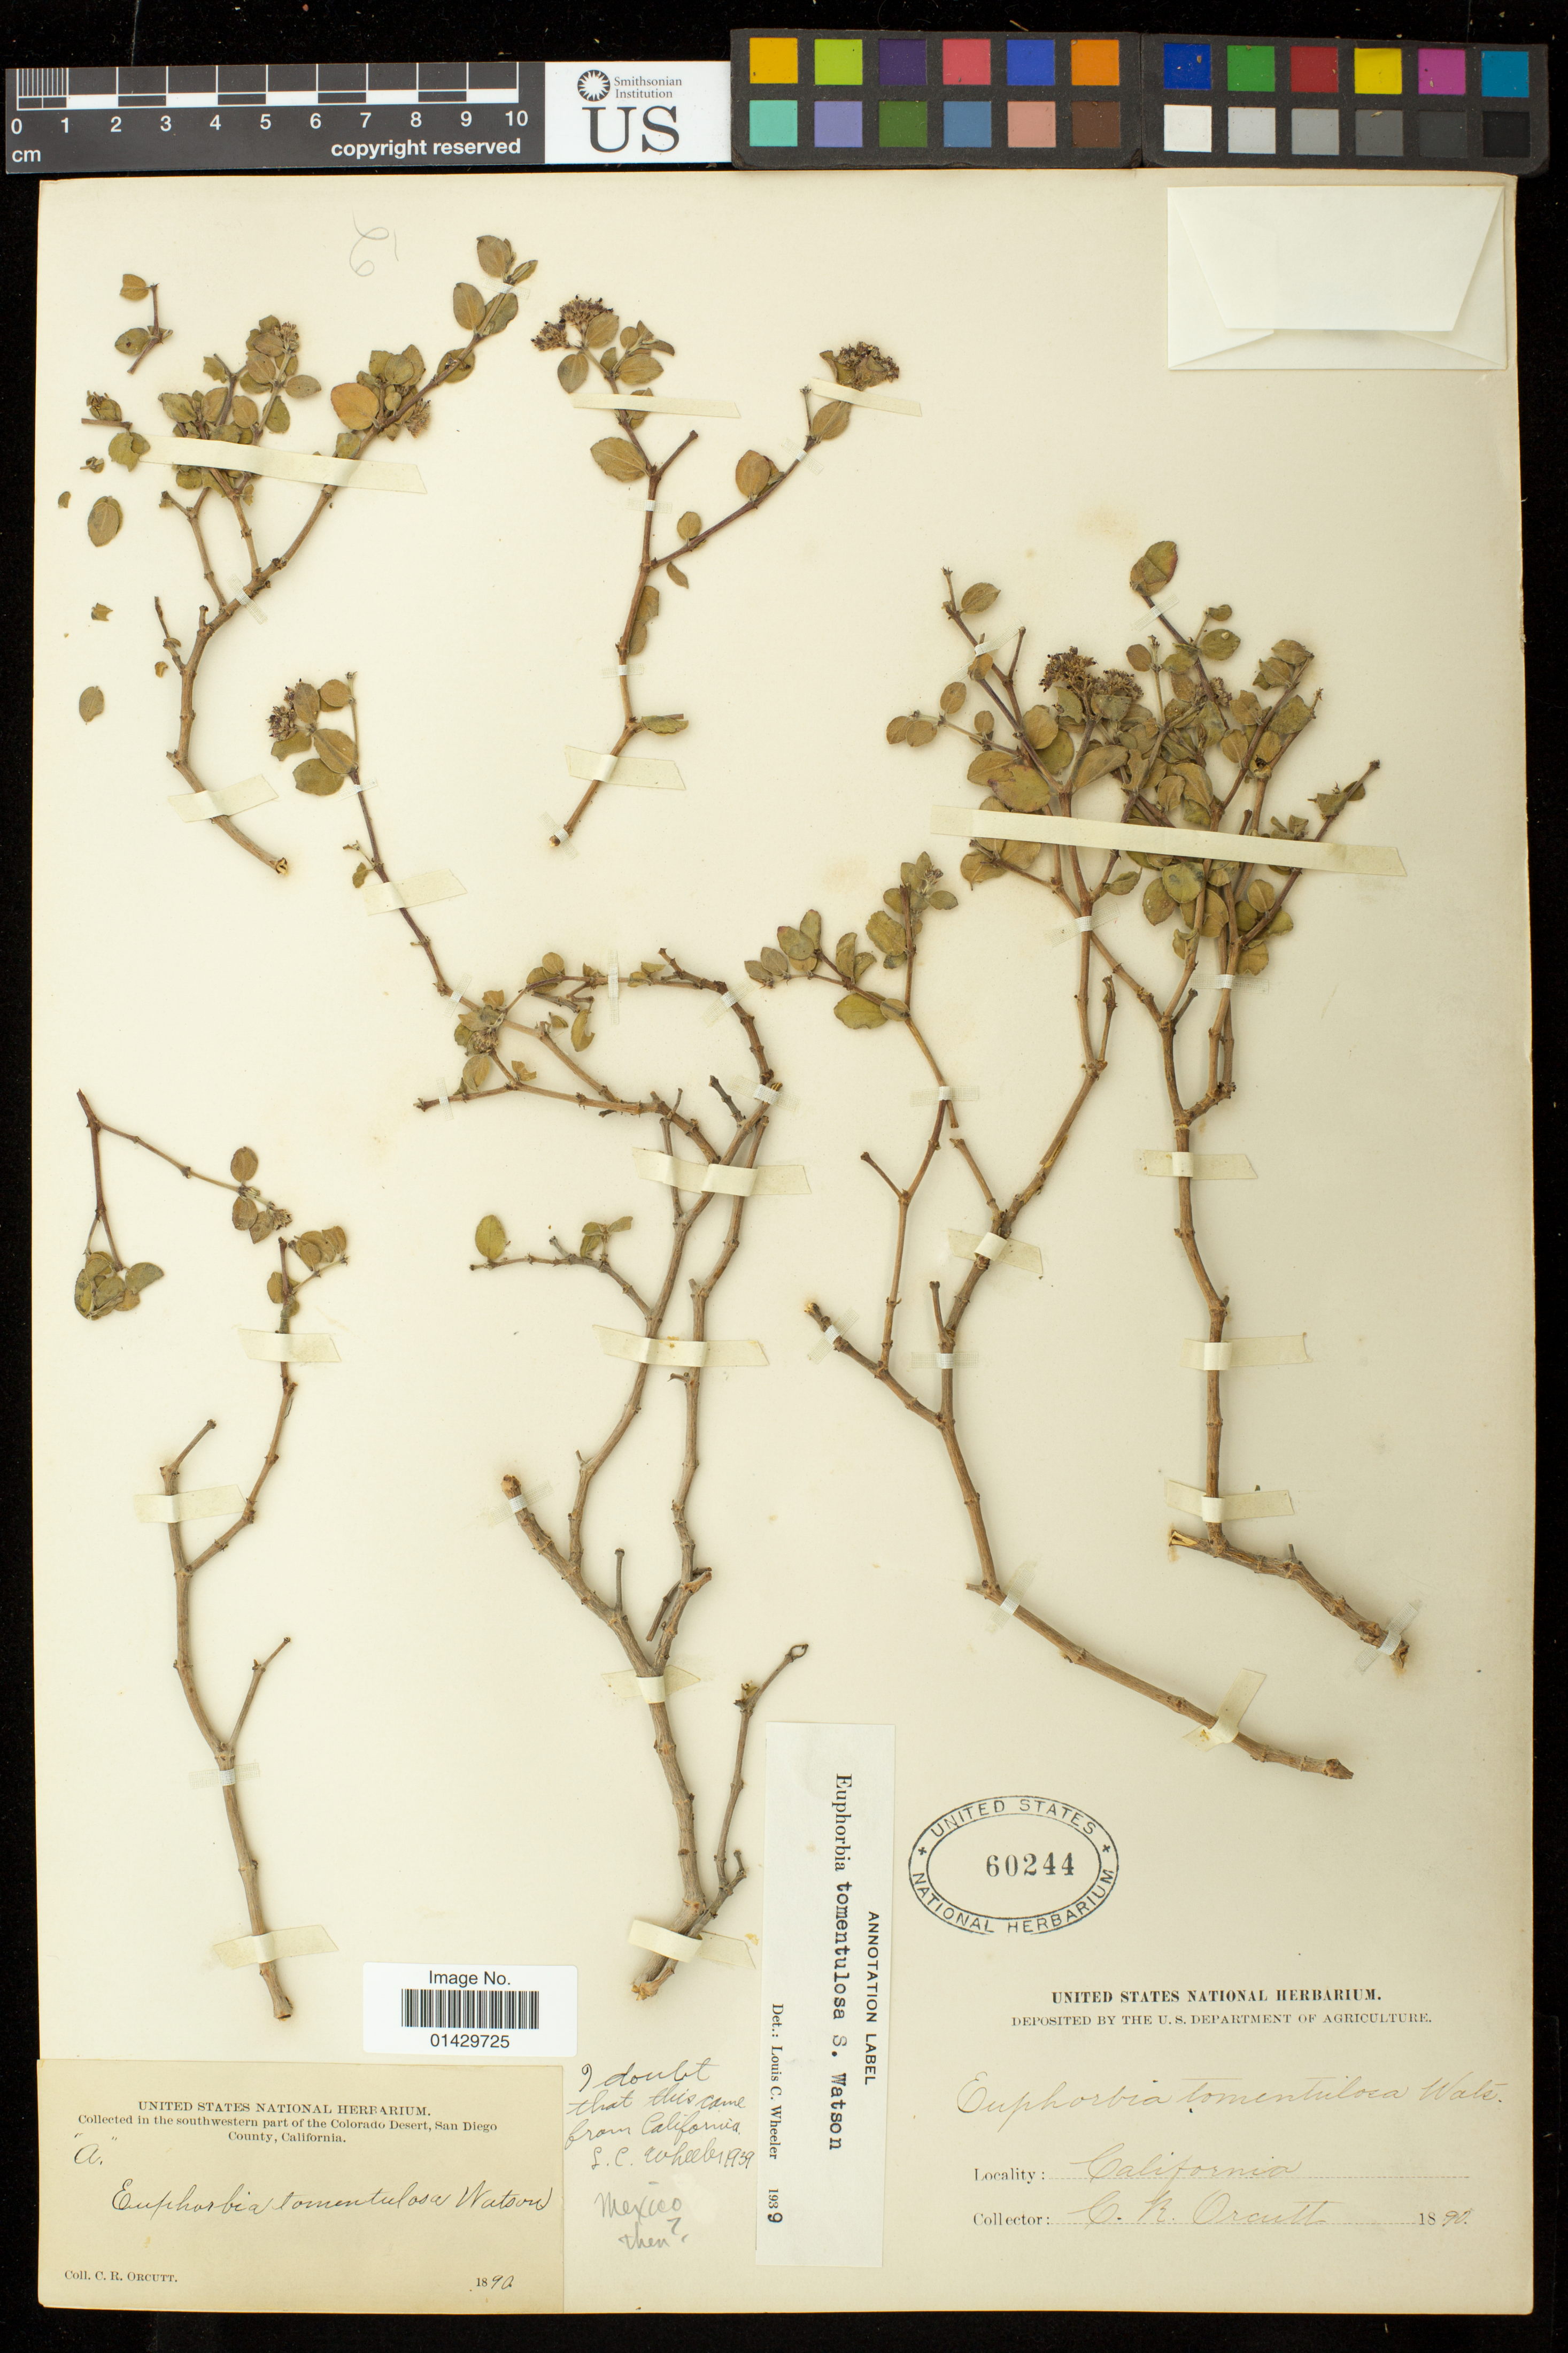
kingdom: Plantae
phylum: Tracheophyta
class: Magnoliopsida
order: Malpighiales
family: Euphorbiaceae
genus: Euphorbia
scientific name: Euphorbia tomentulosa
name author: S. Watson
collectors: C. R. Orcutt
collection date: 1890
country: United States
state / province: California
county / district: San Diego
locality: southwestern part of the Colorado Desert, San Diego County, California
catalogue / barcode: US 60244